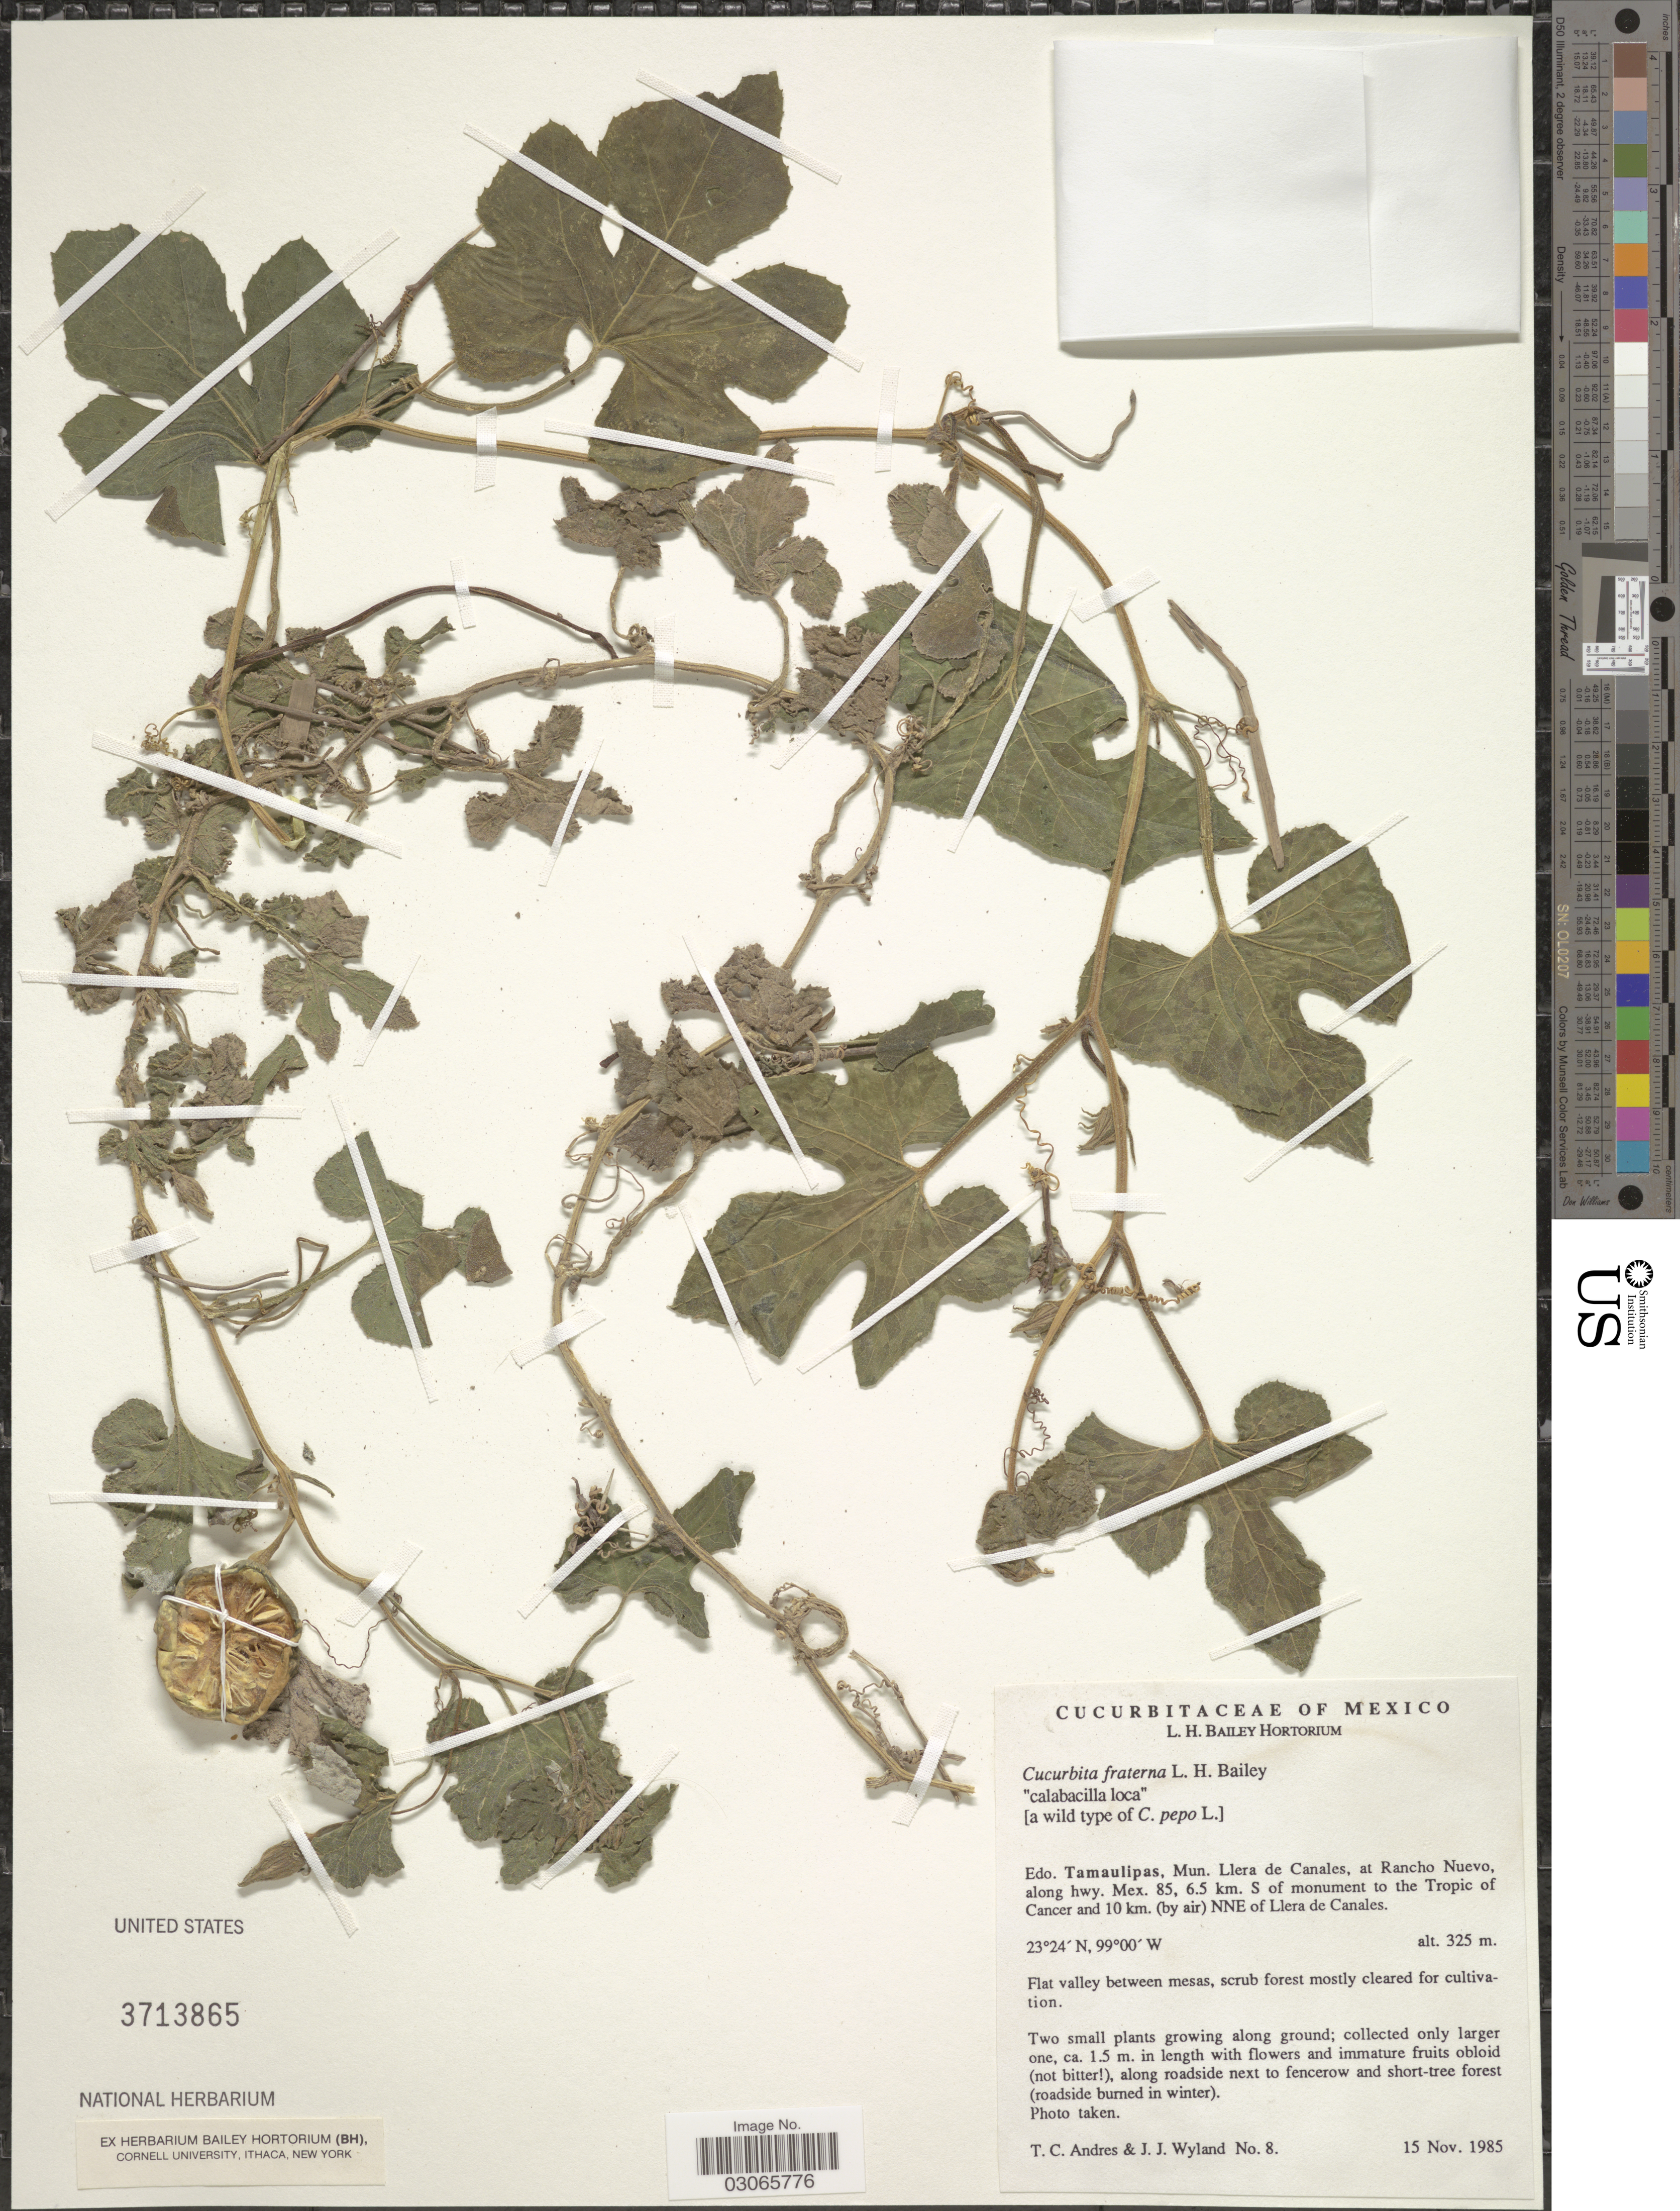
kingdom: Plantae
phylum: Tracheophyta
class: Magnoliopsida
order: Cucurbitales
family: Cucurbitaceae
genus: Cucurbita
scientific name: Cucurbita fraterna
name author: L.H. Bailey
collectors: T. C. Andres & J. J. Wyland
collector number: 8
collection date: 1985-11-15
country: Mexico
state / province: Tamaulipas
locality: Mun. Llera de Canales, at Rancho Nuevo, along hwy. Mex. 85, 6.5 km. S of monument to the Tropic of Cancer and 10 km. (by air) NNE of Llera de Canales.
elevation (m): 325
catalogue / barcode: US 3713865